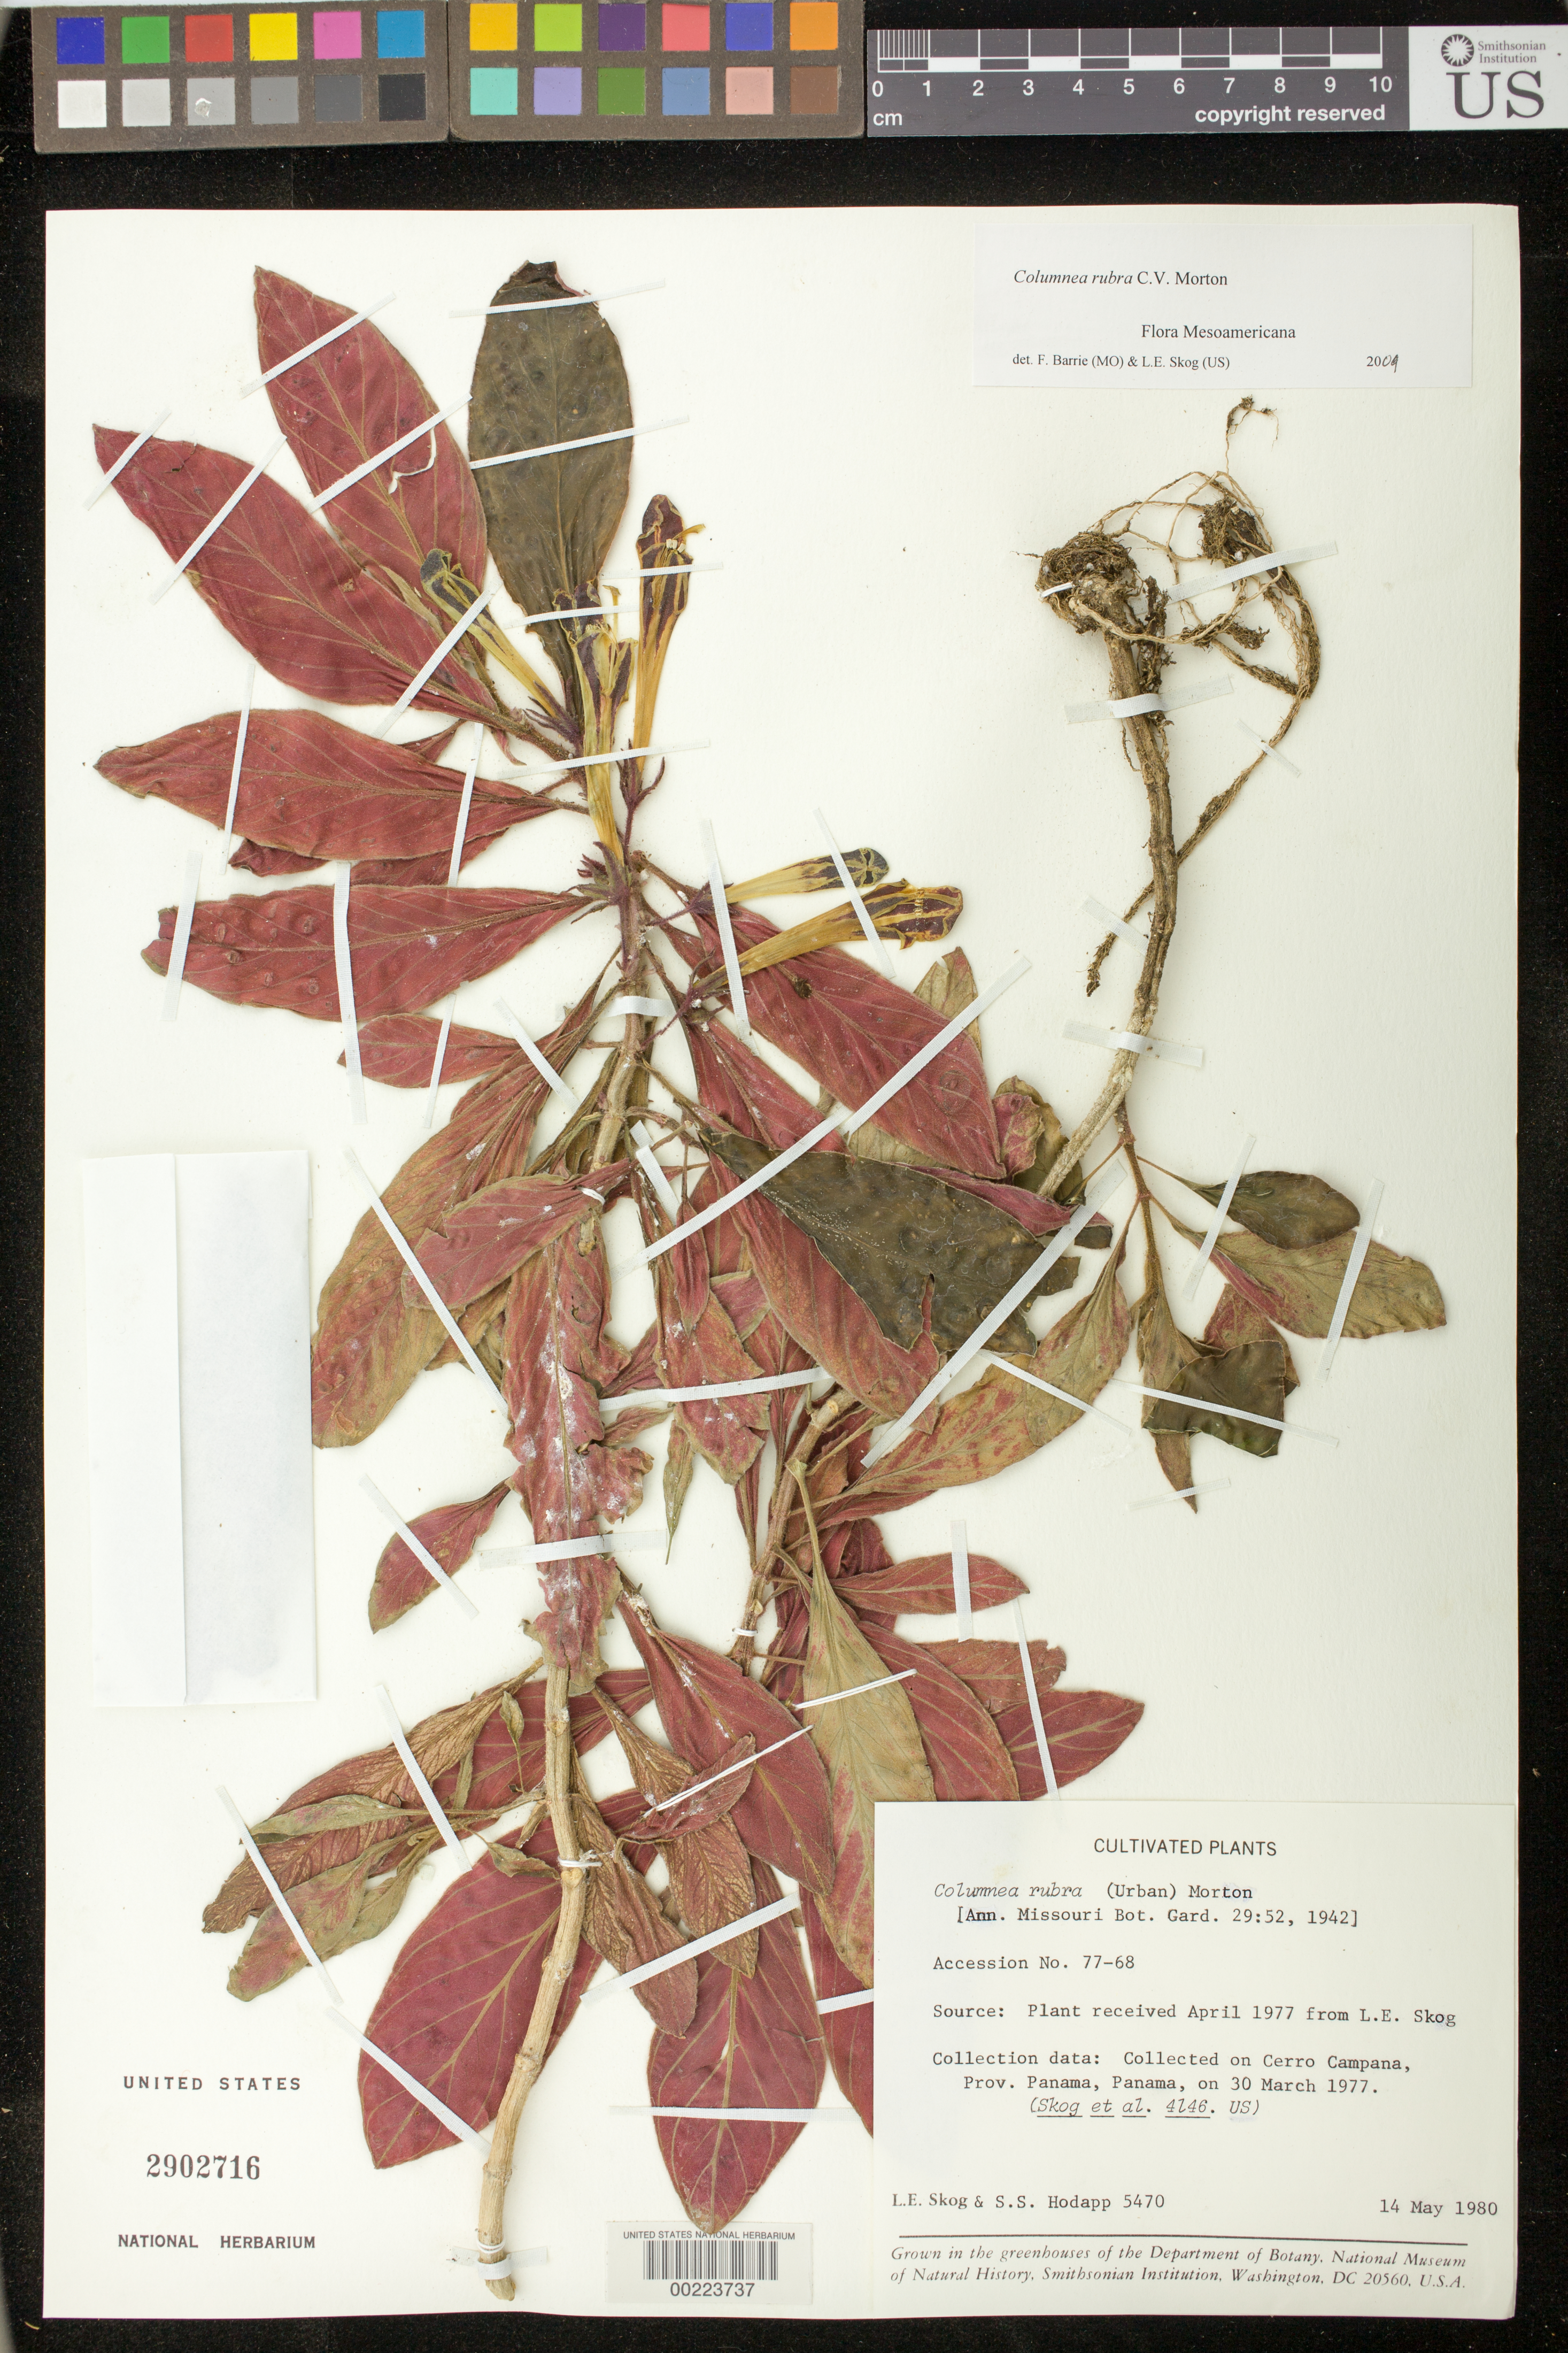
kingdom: Plantae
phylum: Tracheophyta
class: Magnoliopsida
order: Lamiales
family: Gesneriaceae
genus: Columnea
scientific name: Columnea rubra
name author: C.V. Morton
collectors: L. E. Skog & S. Hodapp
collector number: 5470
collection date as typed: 14 May 1980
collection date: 1980-05-14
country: Panama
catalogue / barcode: US 2902716